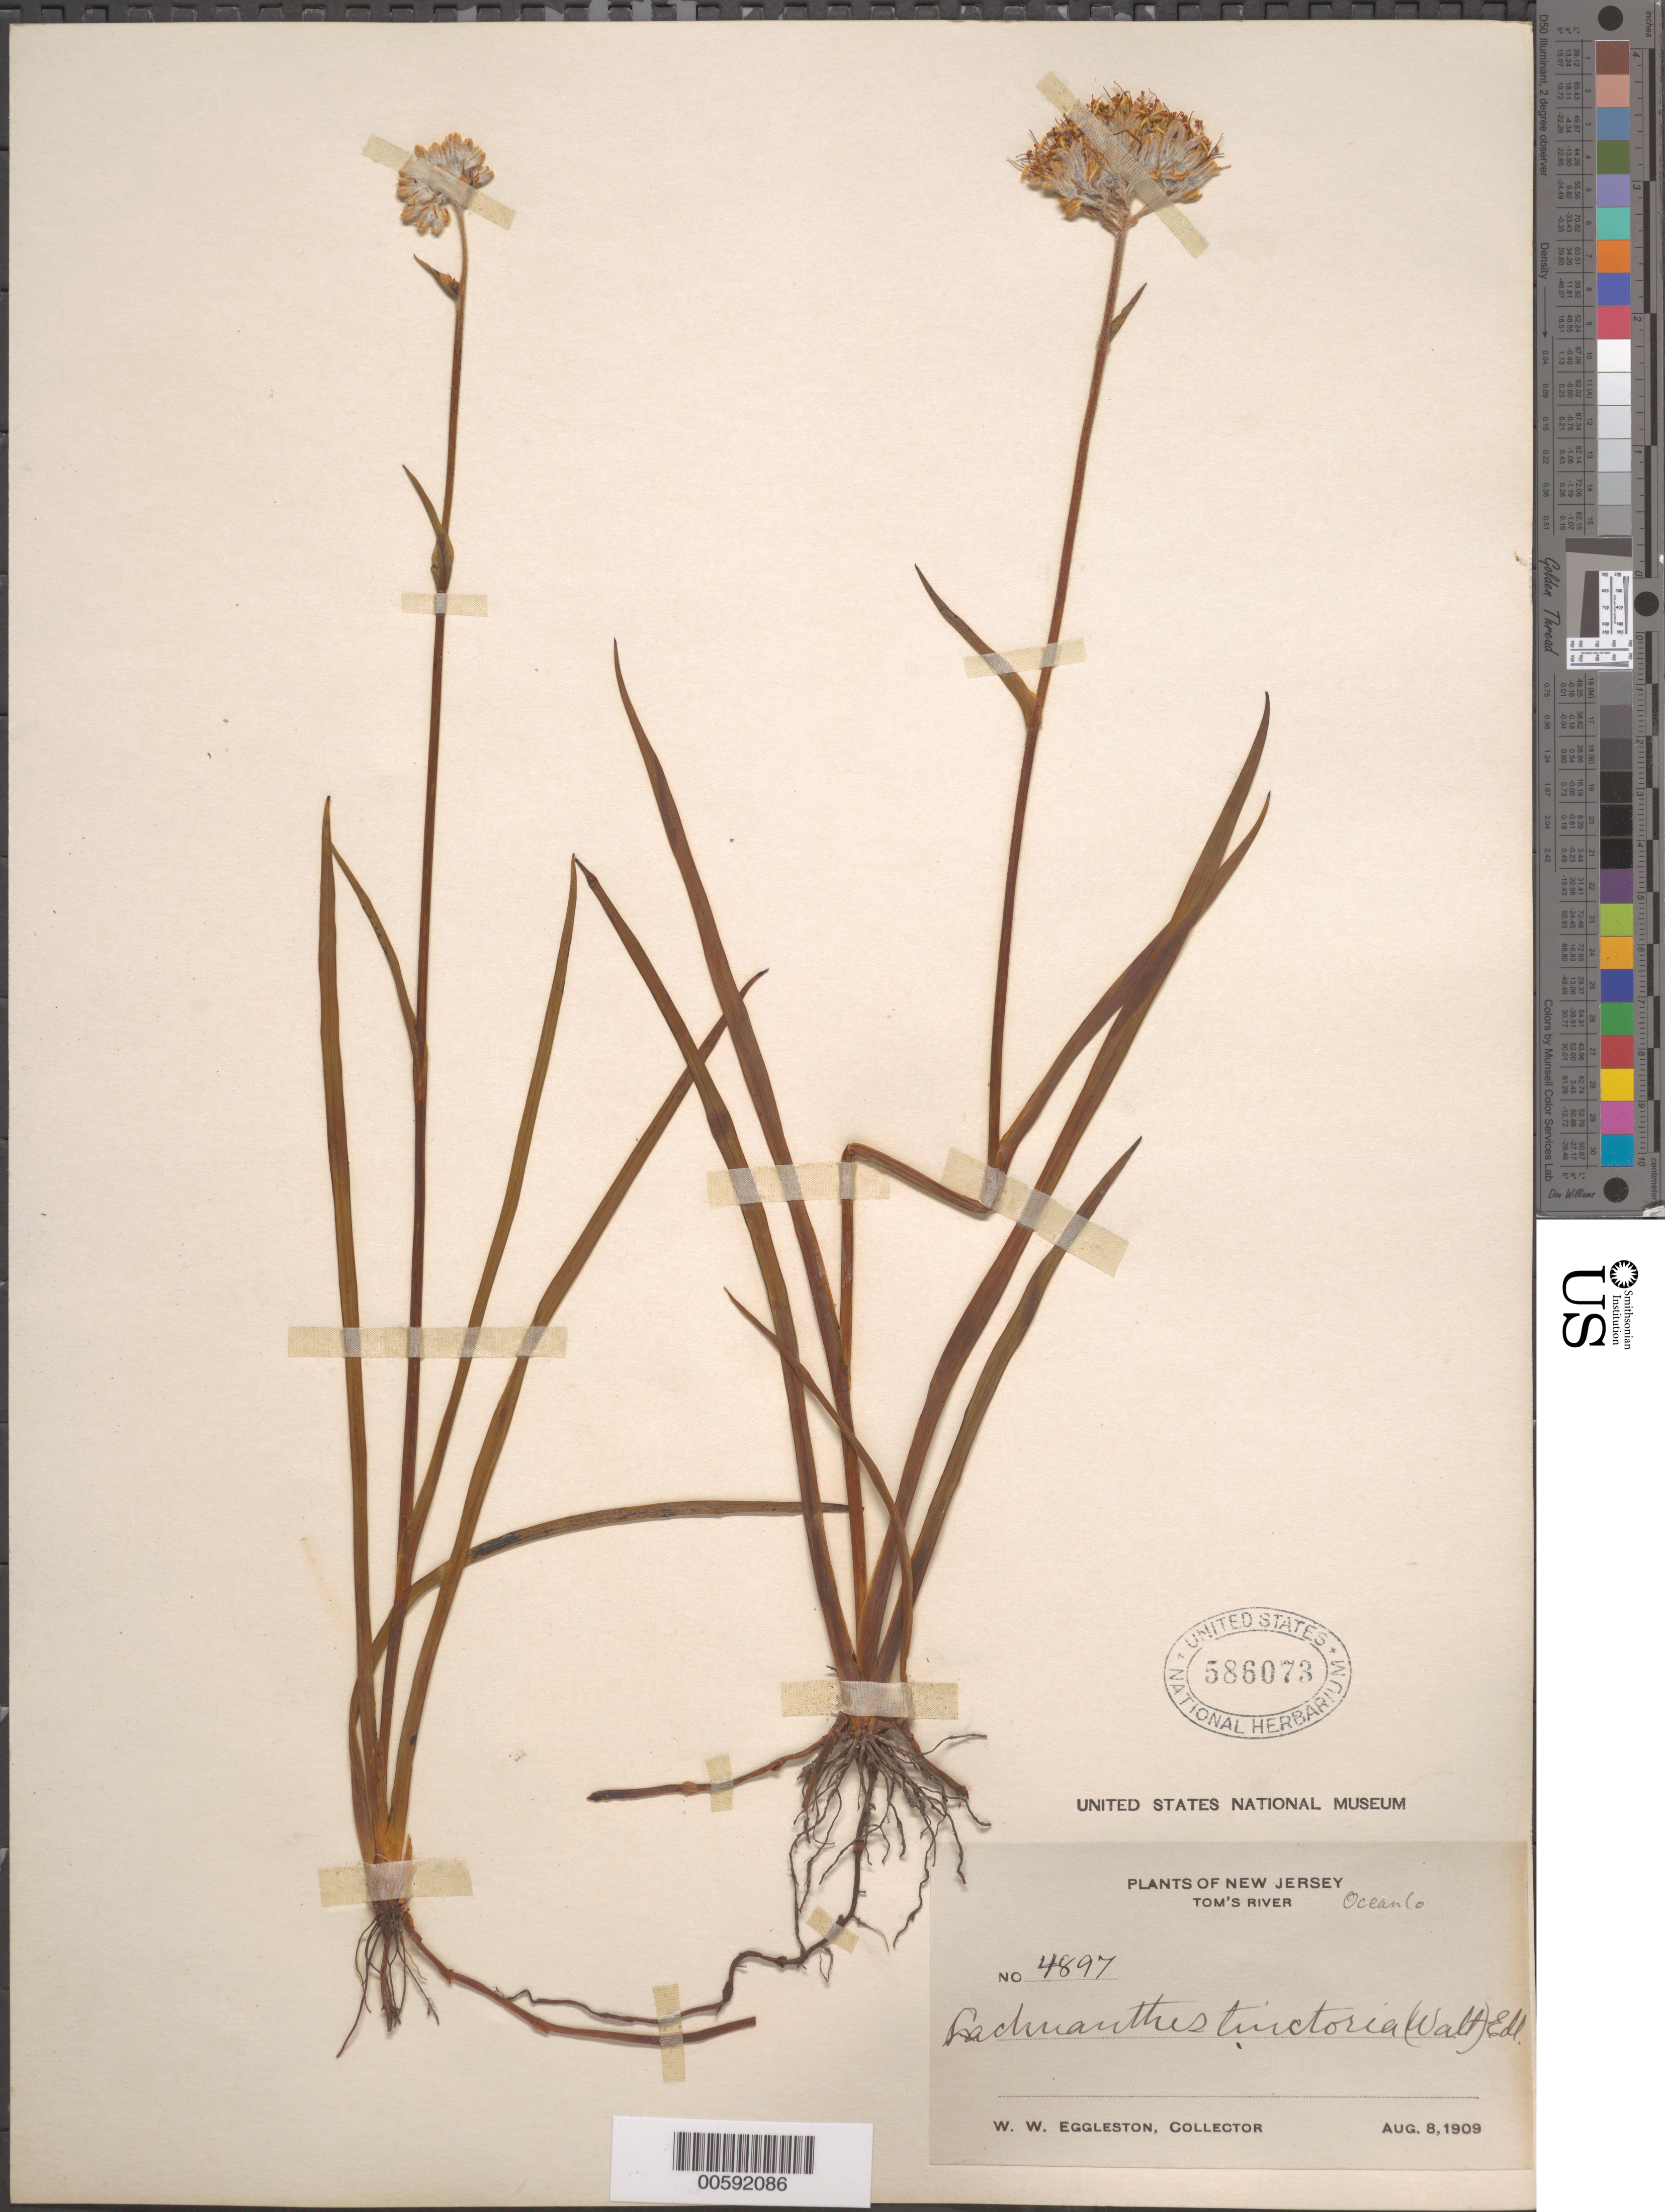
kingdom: Plantae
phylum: Tracheophyta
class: Liliopsida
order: Commelinales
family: Haemodoraceae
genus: Lachnanthes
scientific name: Lachnanthes tinctoria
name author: (Walter ex J.F. Gmel.) Elliott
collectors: W. W. Eggleston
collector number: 4897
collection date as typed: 08 Aug 1909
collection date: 1909-08-08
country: United States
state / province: New Jersey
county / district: Ocean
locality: Tom's River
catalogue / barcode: US 586073